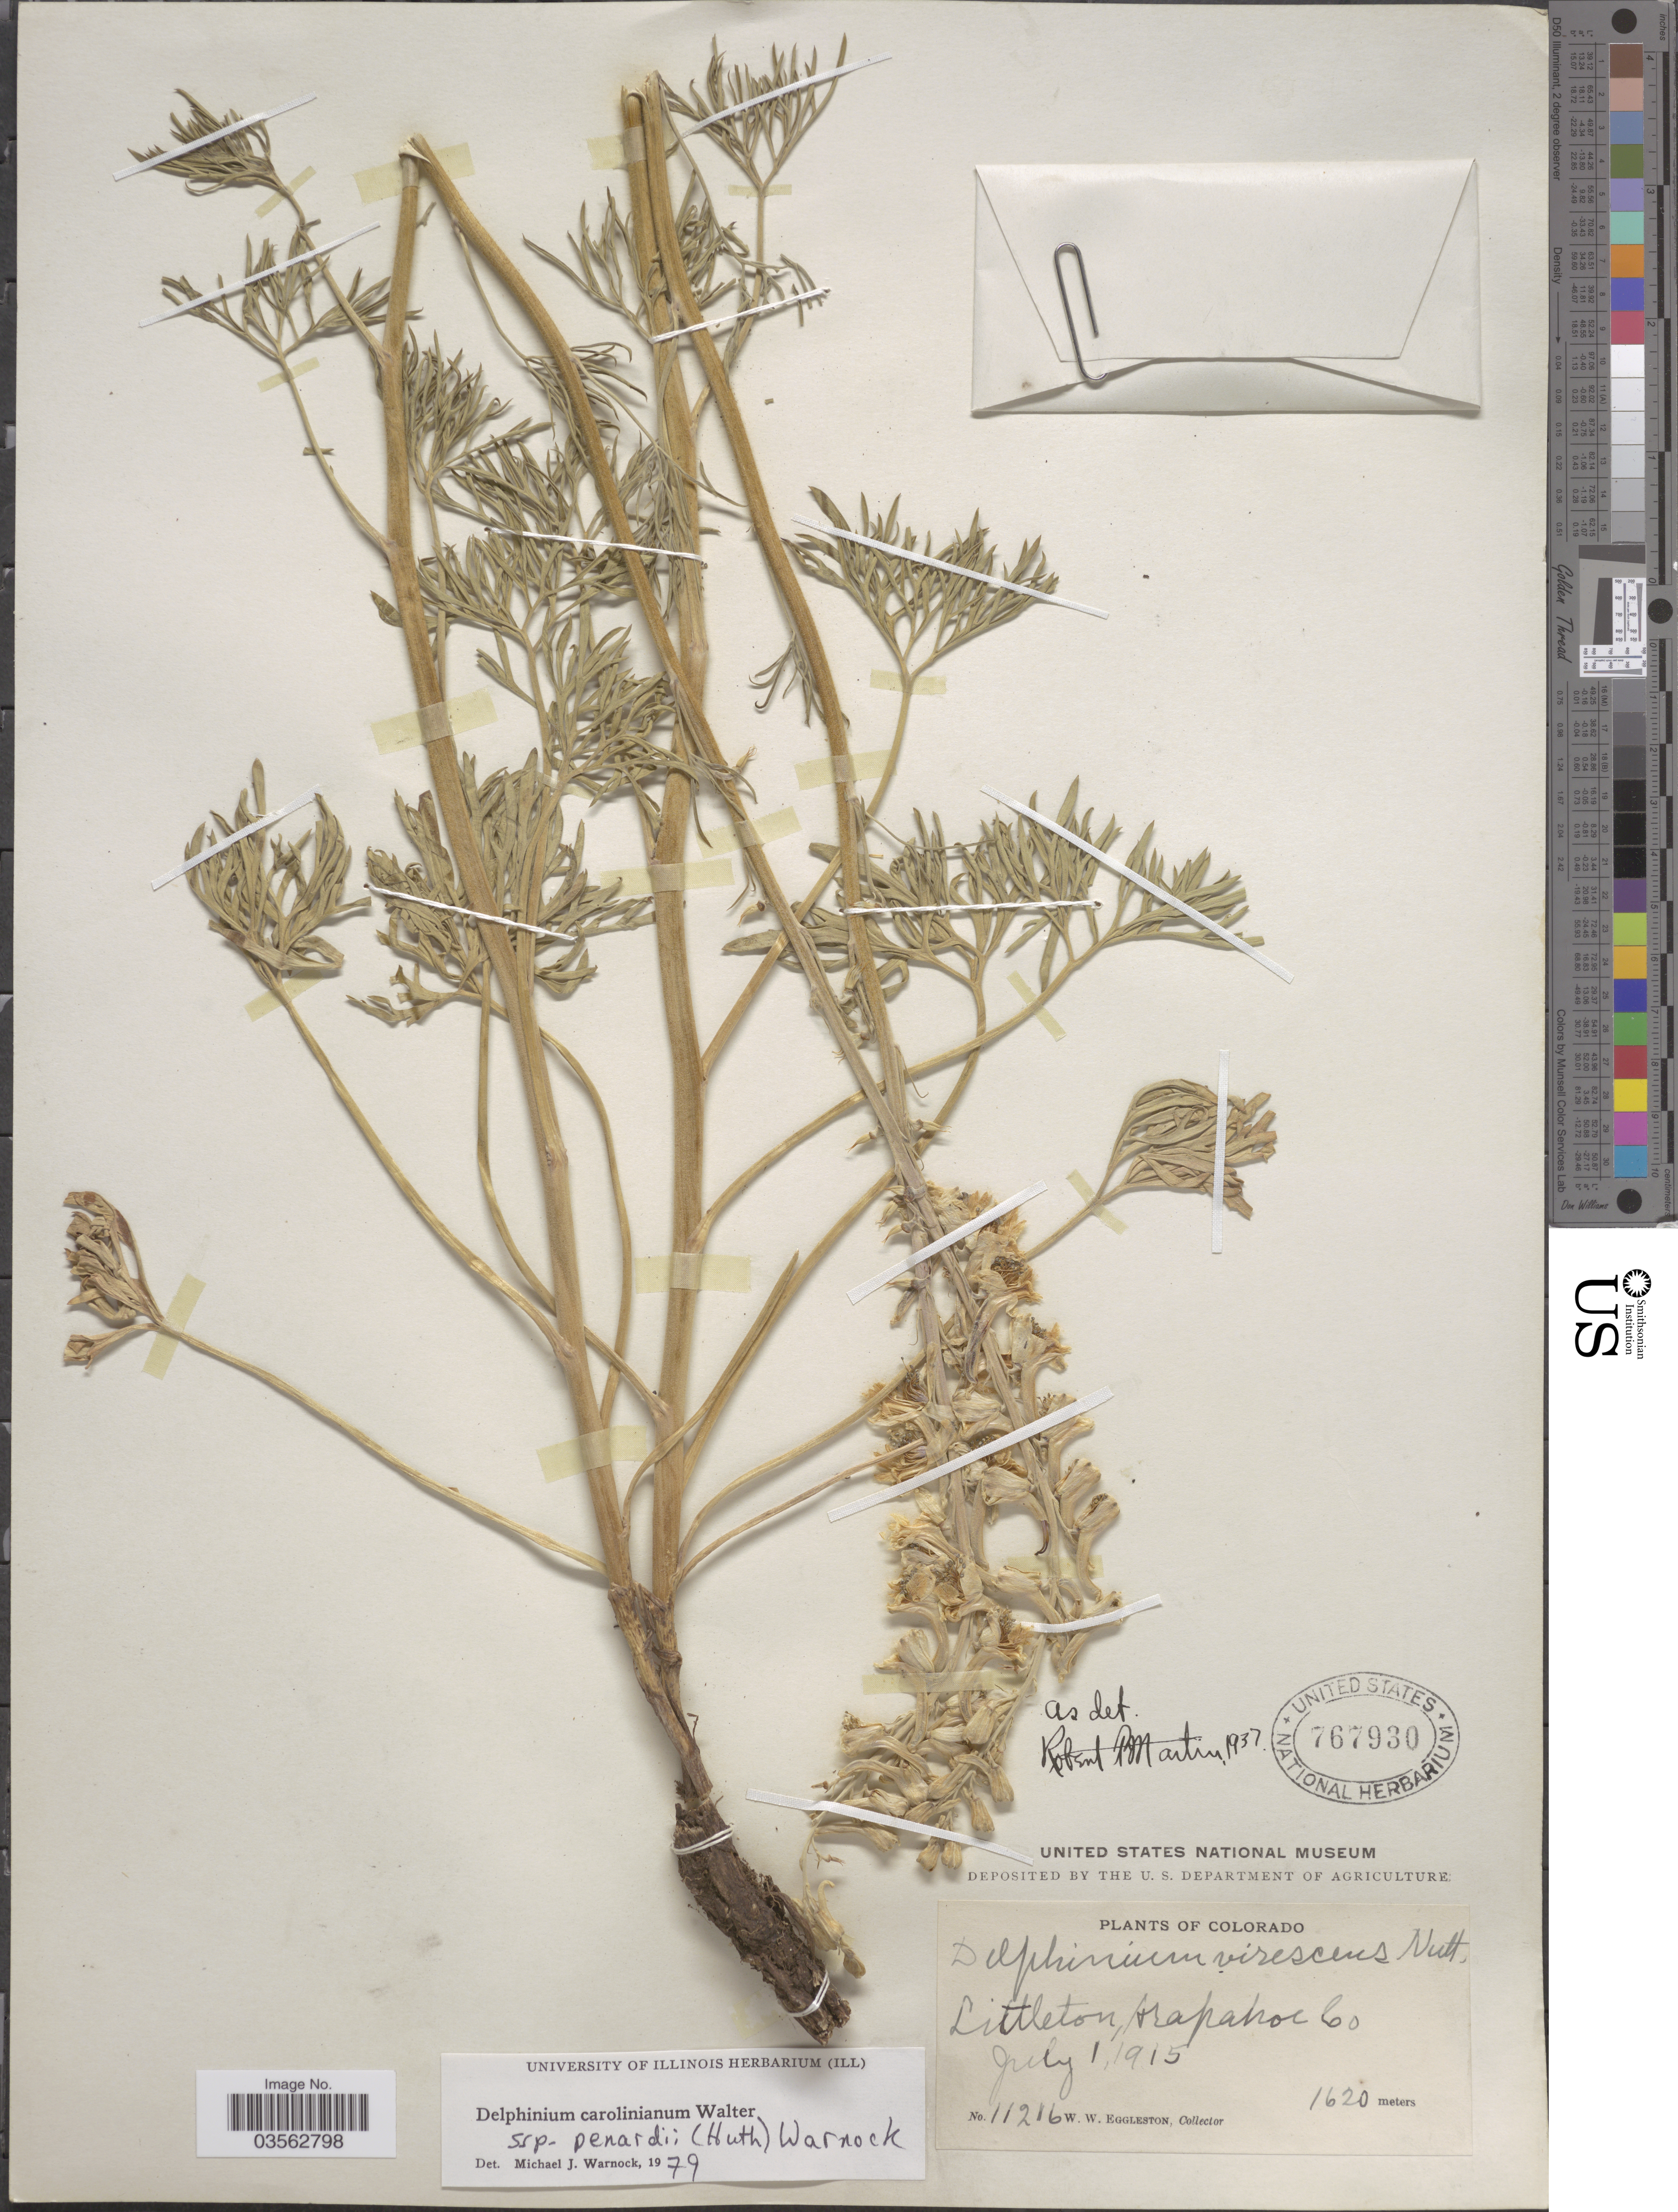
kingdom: Plantae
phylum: Tracheophyta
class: Magnoliopsida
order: Ranunculales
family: Ranunculaceae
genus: Delphinium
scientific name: Delphinium carolinianum subsp. penardii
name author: (Huth) M.J. Warnock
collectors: W. W. Eggleston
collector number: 11216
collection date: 1915-07-01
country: United States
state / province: Colorado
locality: Littleton, Arapahoe Co.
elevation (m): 1620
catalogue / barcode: US 767930